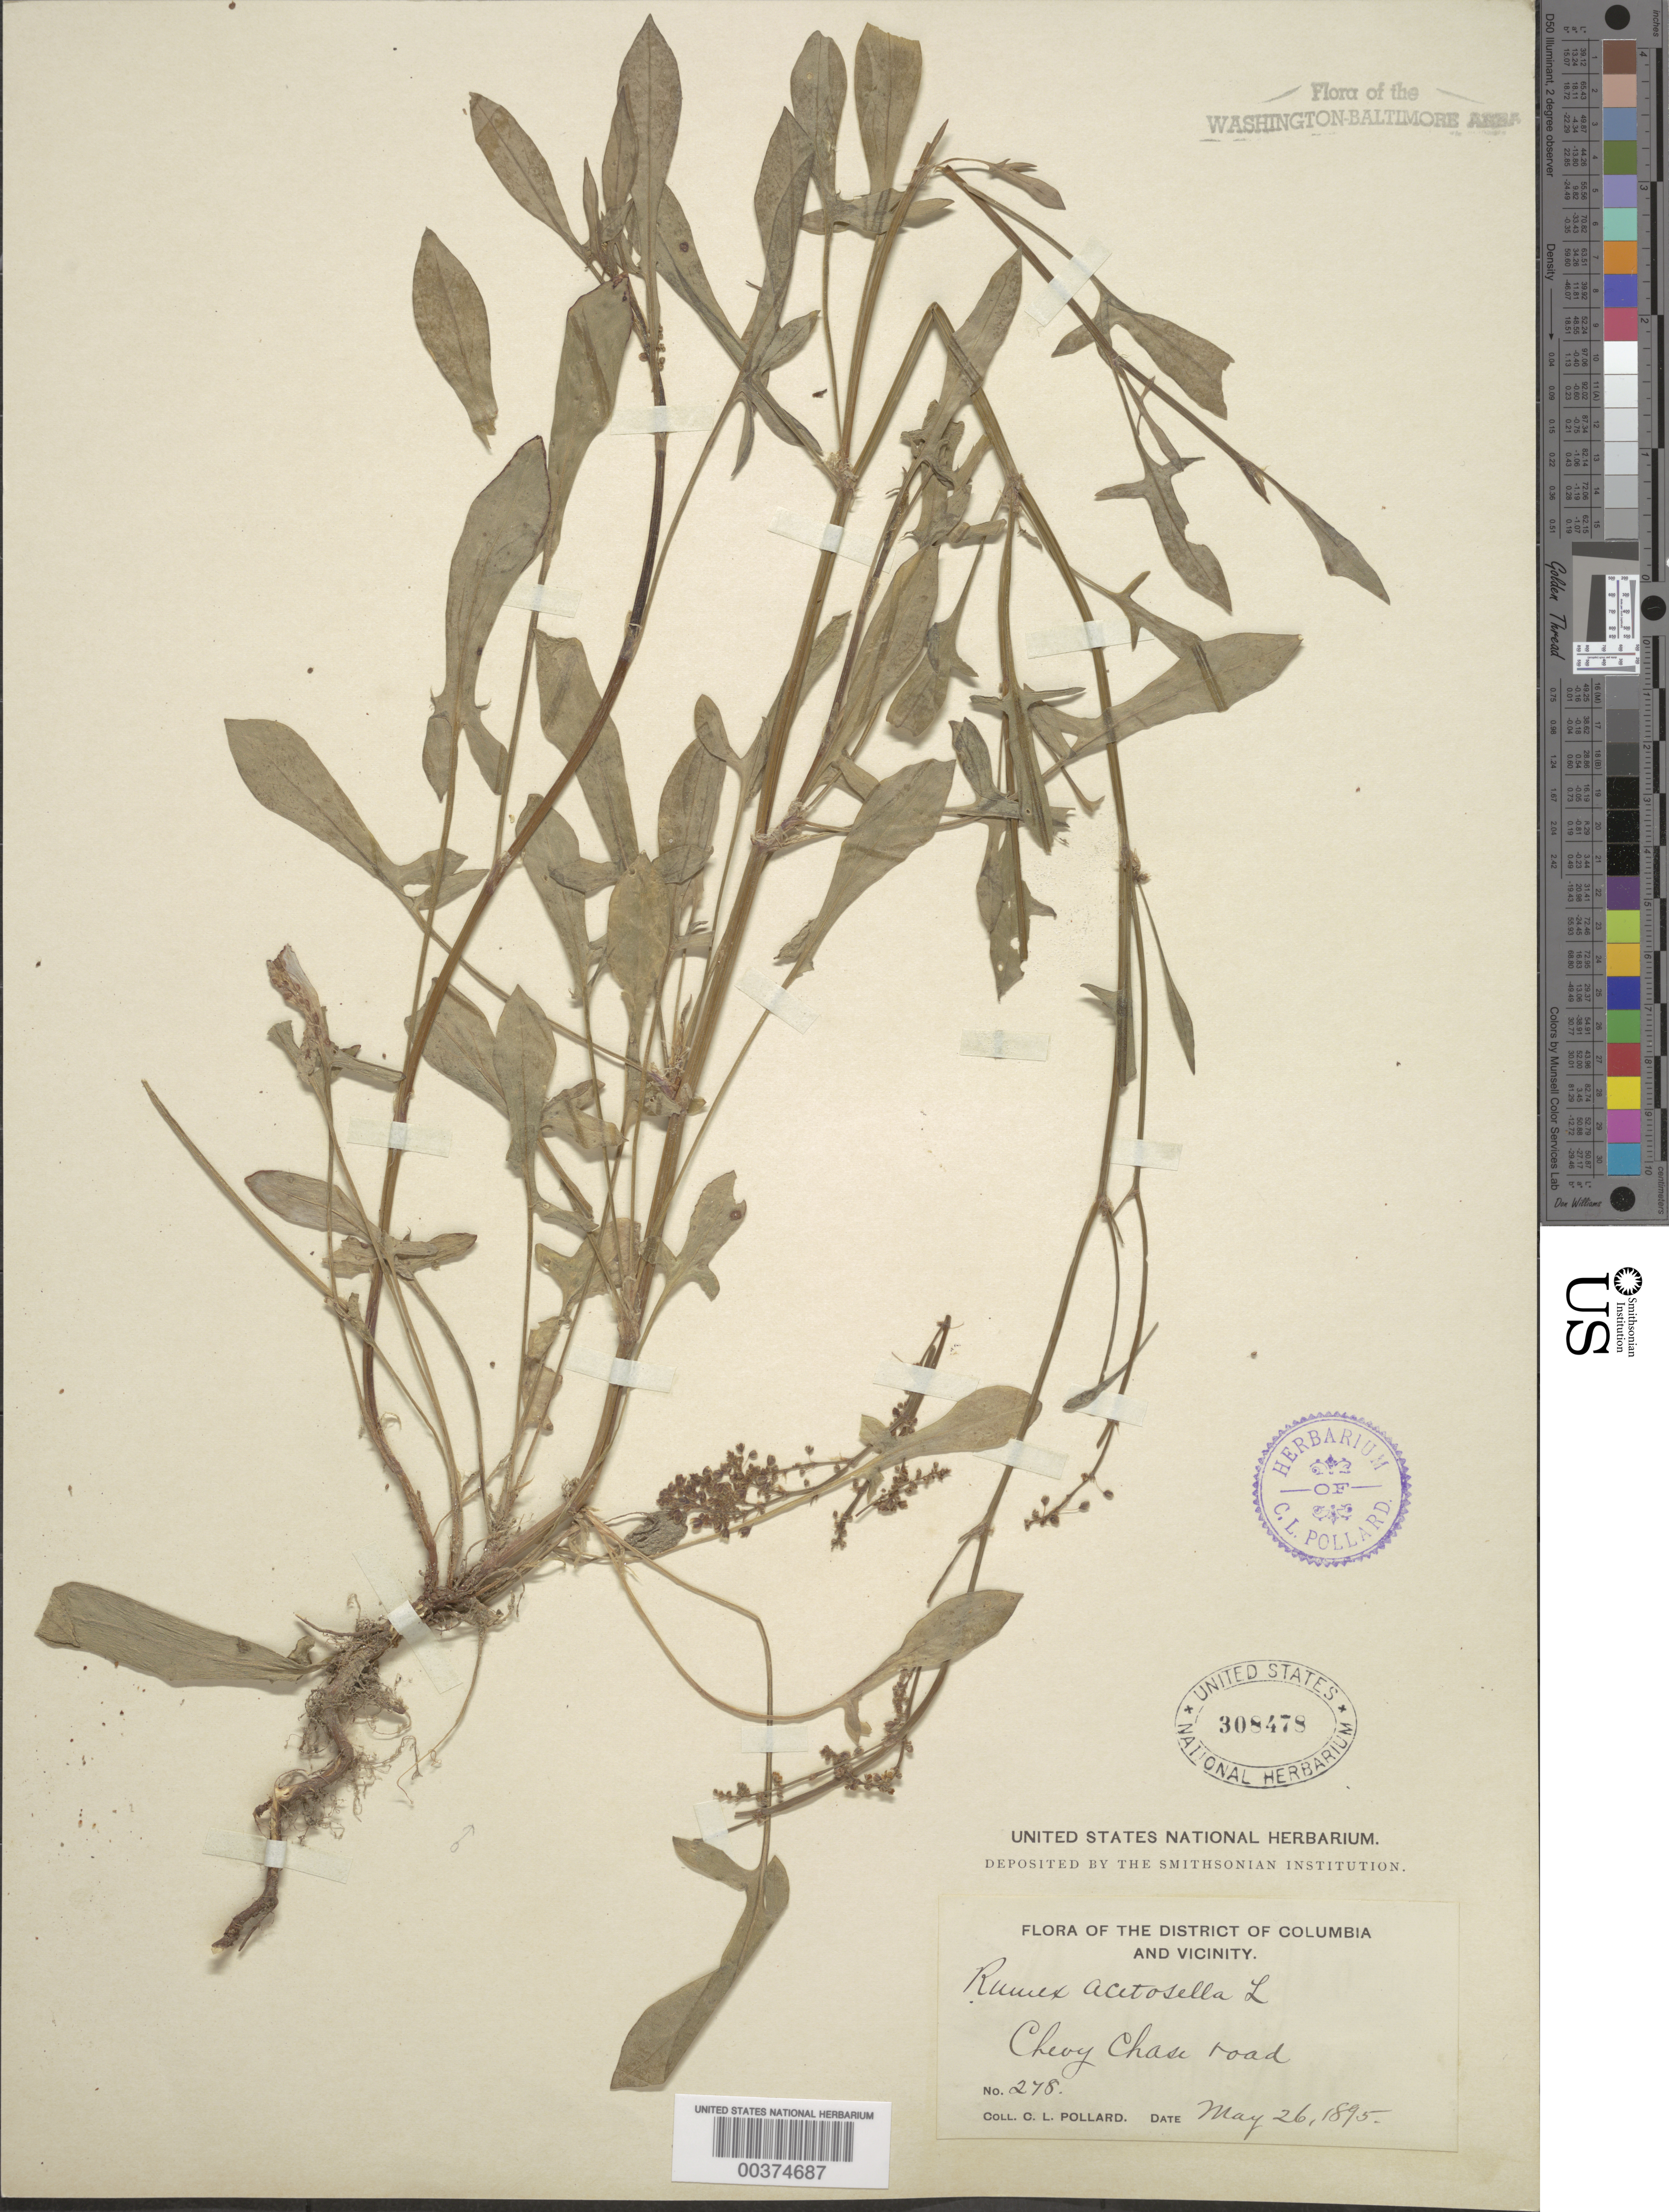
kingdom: Plantae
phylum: Tracheophyta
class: Magnoliopsida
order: Caryophyllales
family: Polygonaceae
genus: Rumex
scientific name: Rumex acetosella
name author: L.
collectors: C. L. Pollard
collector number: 278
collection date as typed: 26 May 1895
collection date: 1895-05-26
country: United States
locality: Chevy Chase road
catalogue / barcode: US 308478